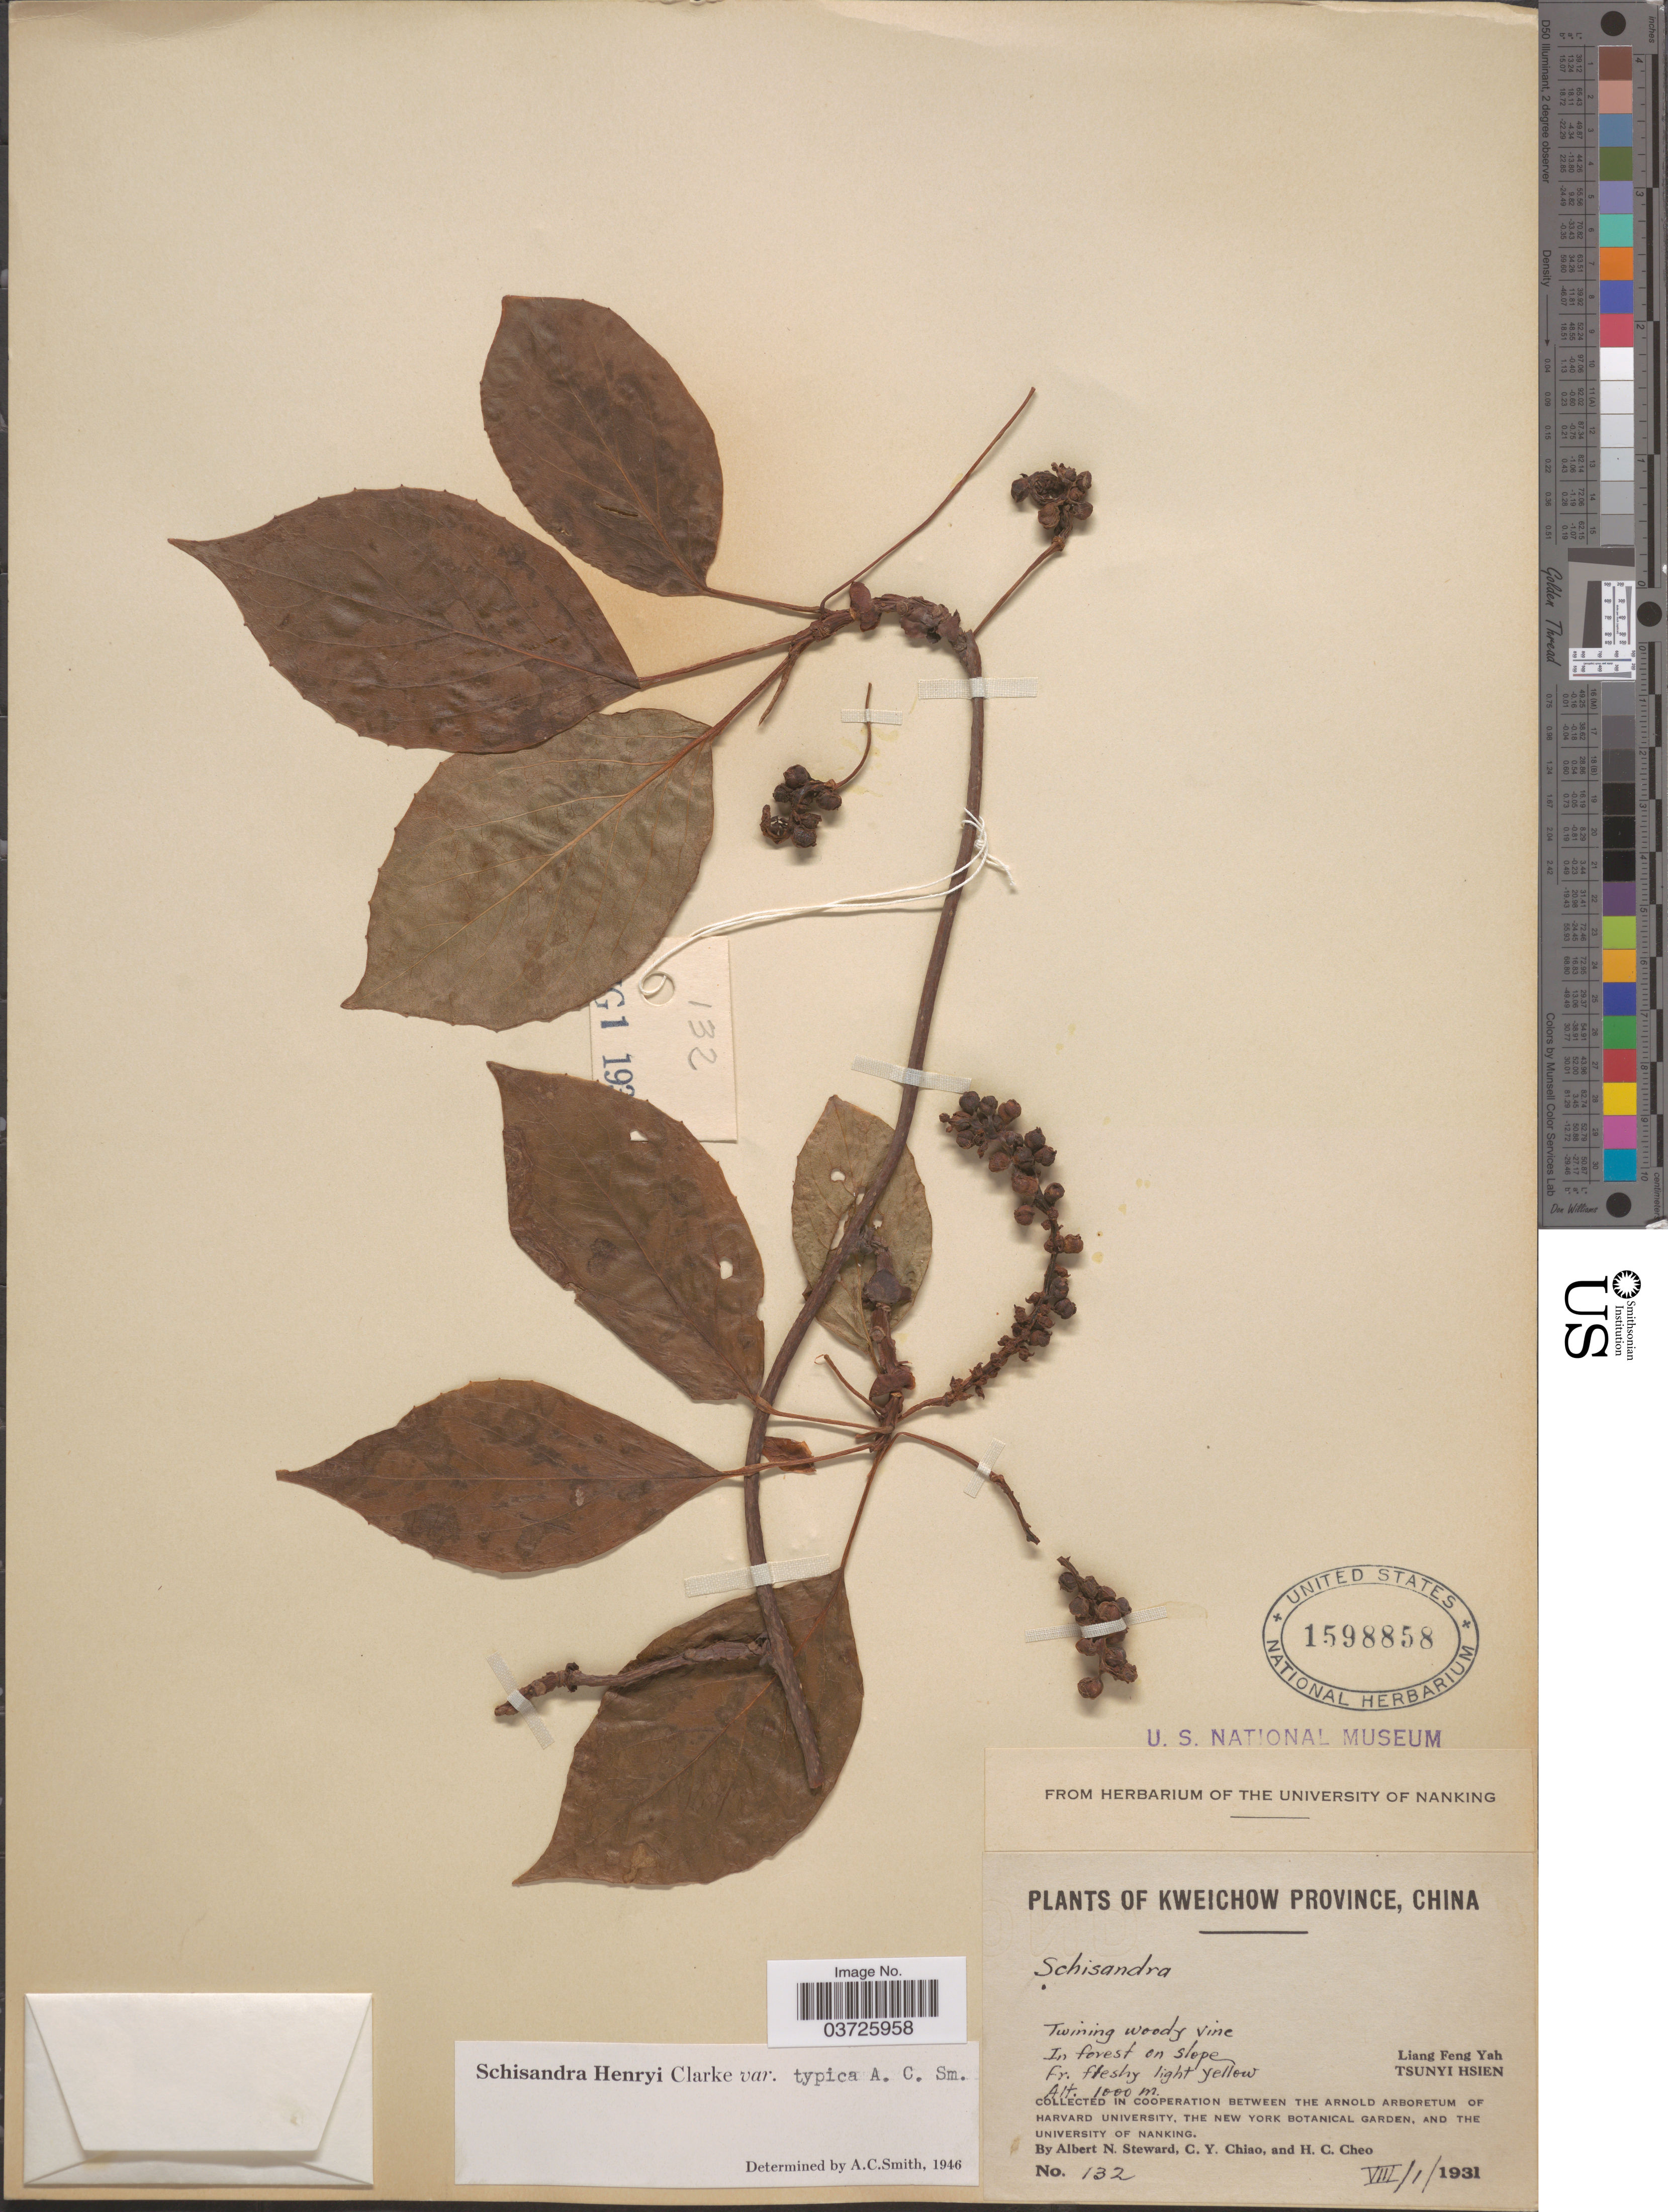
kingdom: Plantae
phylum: Tracheophyta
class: Magnoliopsida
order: Austrobaileyales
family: Schisandraceae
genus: Schisandra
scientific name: Schisandra henryi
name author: C.B. Clarke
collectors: A. N. Steward, C. Y. Chiao & H. Cheo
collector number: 132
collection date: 1931-08-01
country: China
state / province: Guizhou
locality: Kweichow Province. Liang Feng Yah. Tsunyi Hsien.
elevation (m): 1000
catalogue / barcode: US 1598858